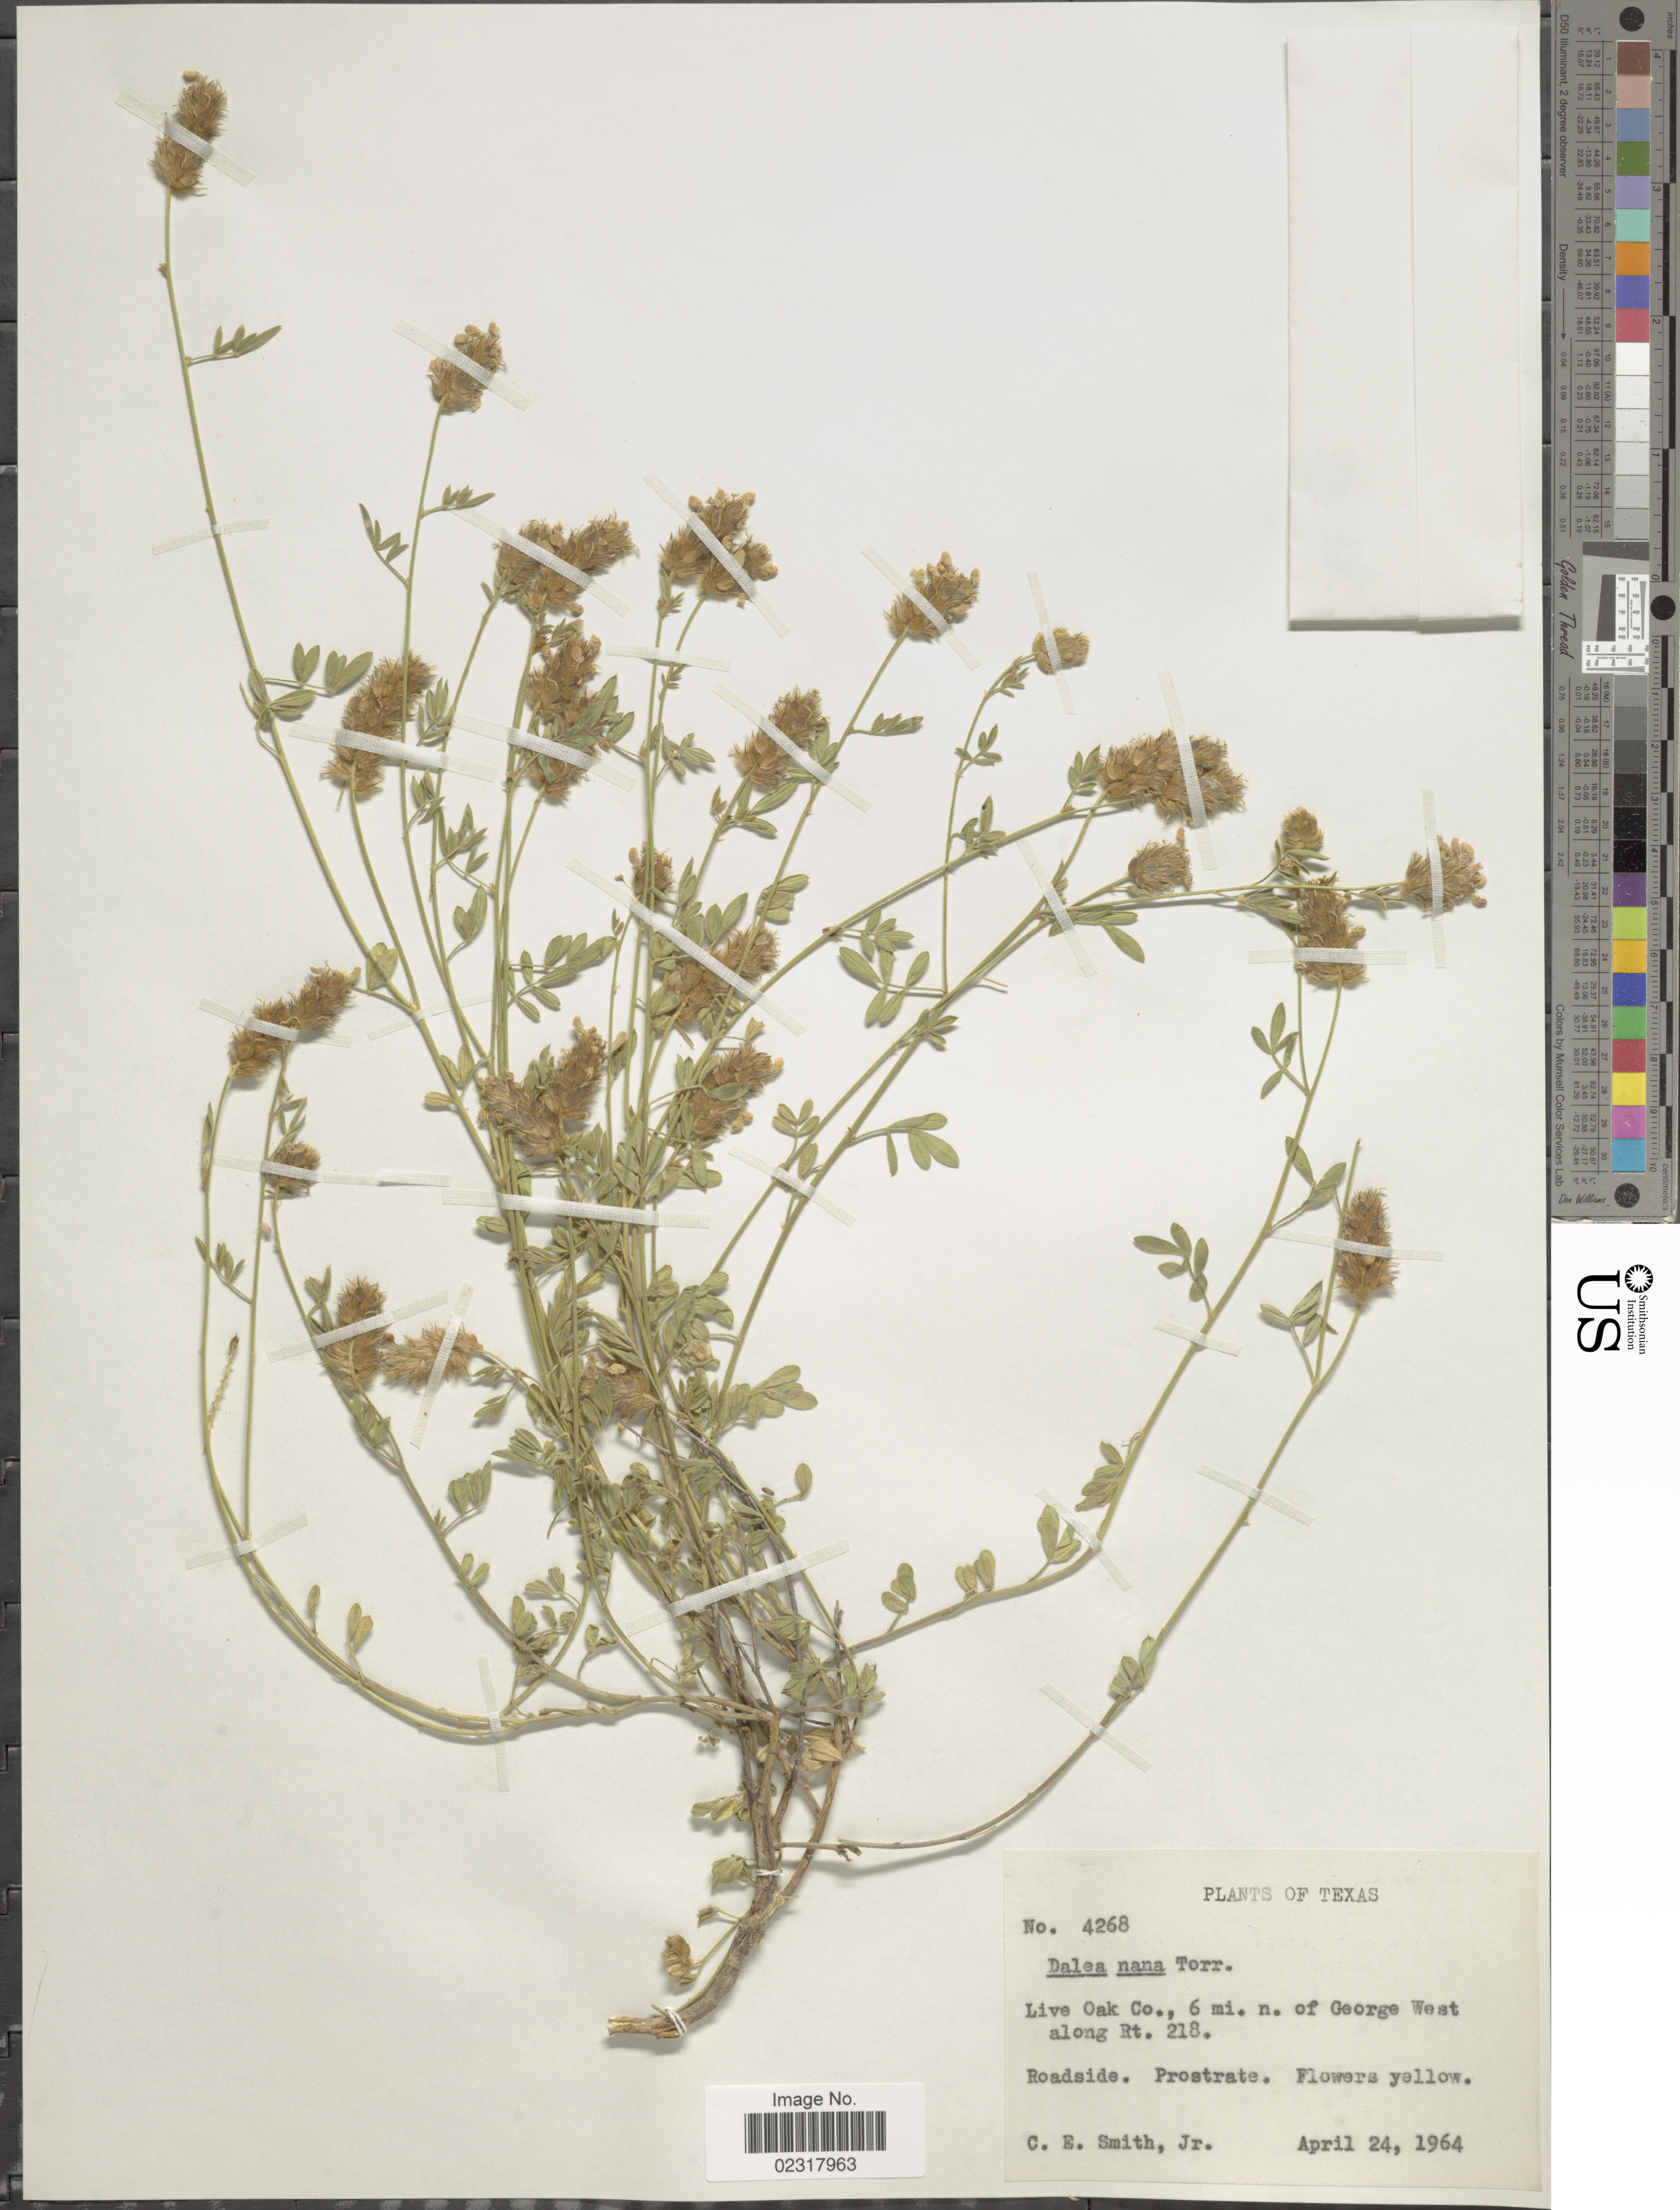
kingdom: Plantae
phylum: Tracheophyta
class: Magnoliopsida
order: Fabales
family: Fabaceae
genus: Dalea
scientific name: Dalea nana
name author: Torr. & A. Gray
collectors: C. E. Smith Jr.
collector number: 4268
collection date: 1964-04-24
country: United States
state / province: Texas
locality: Live Oak Co., 6 mi. n. of George West along Rt. 218